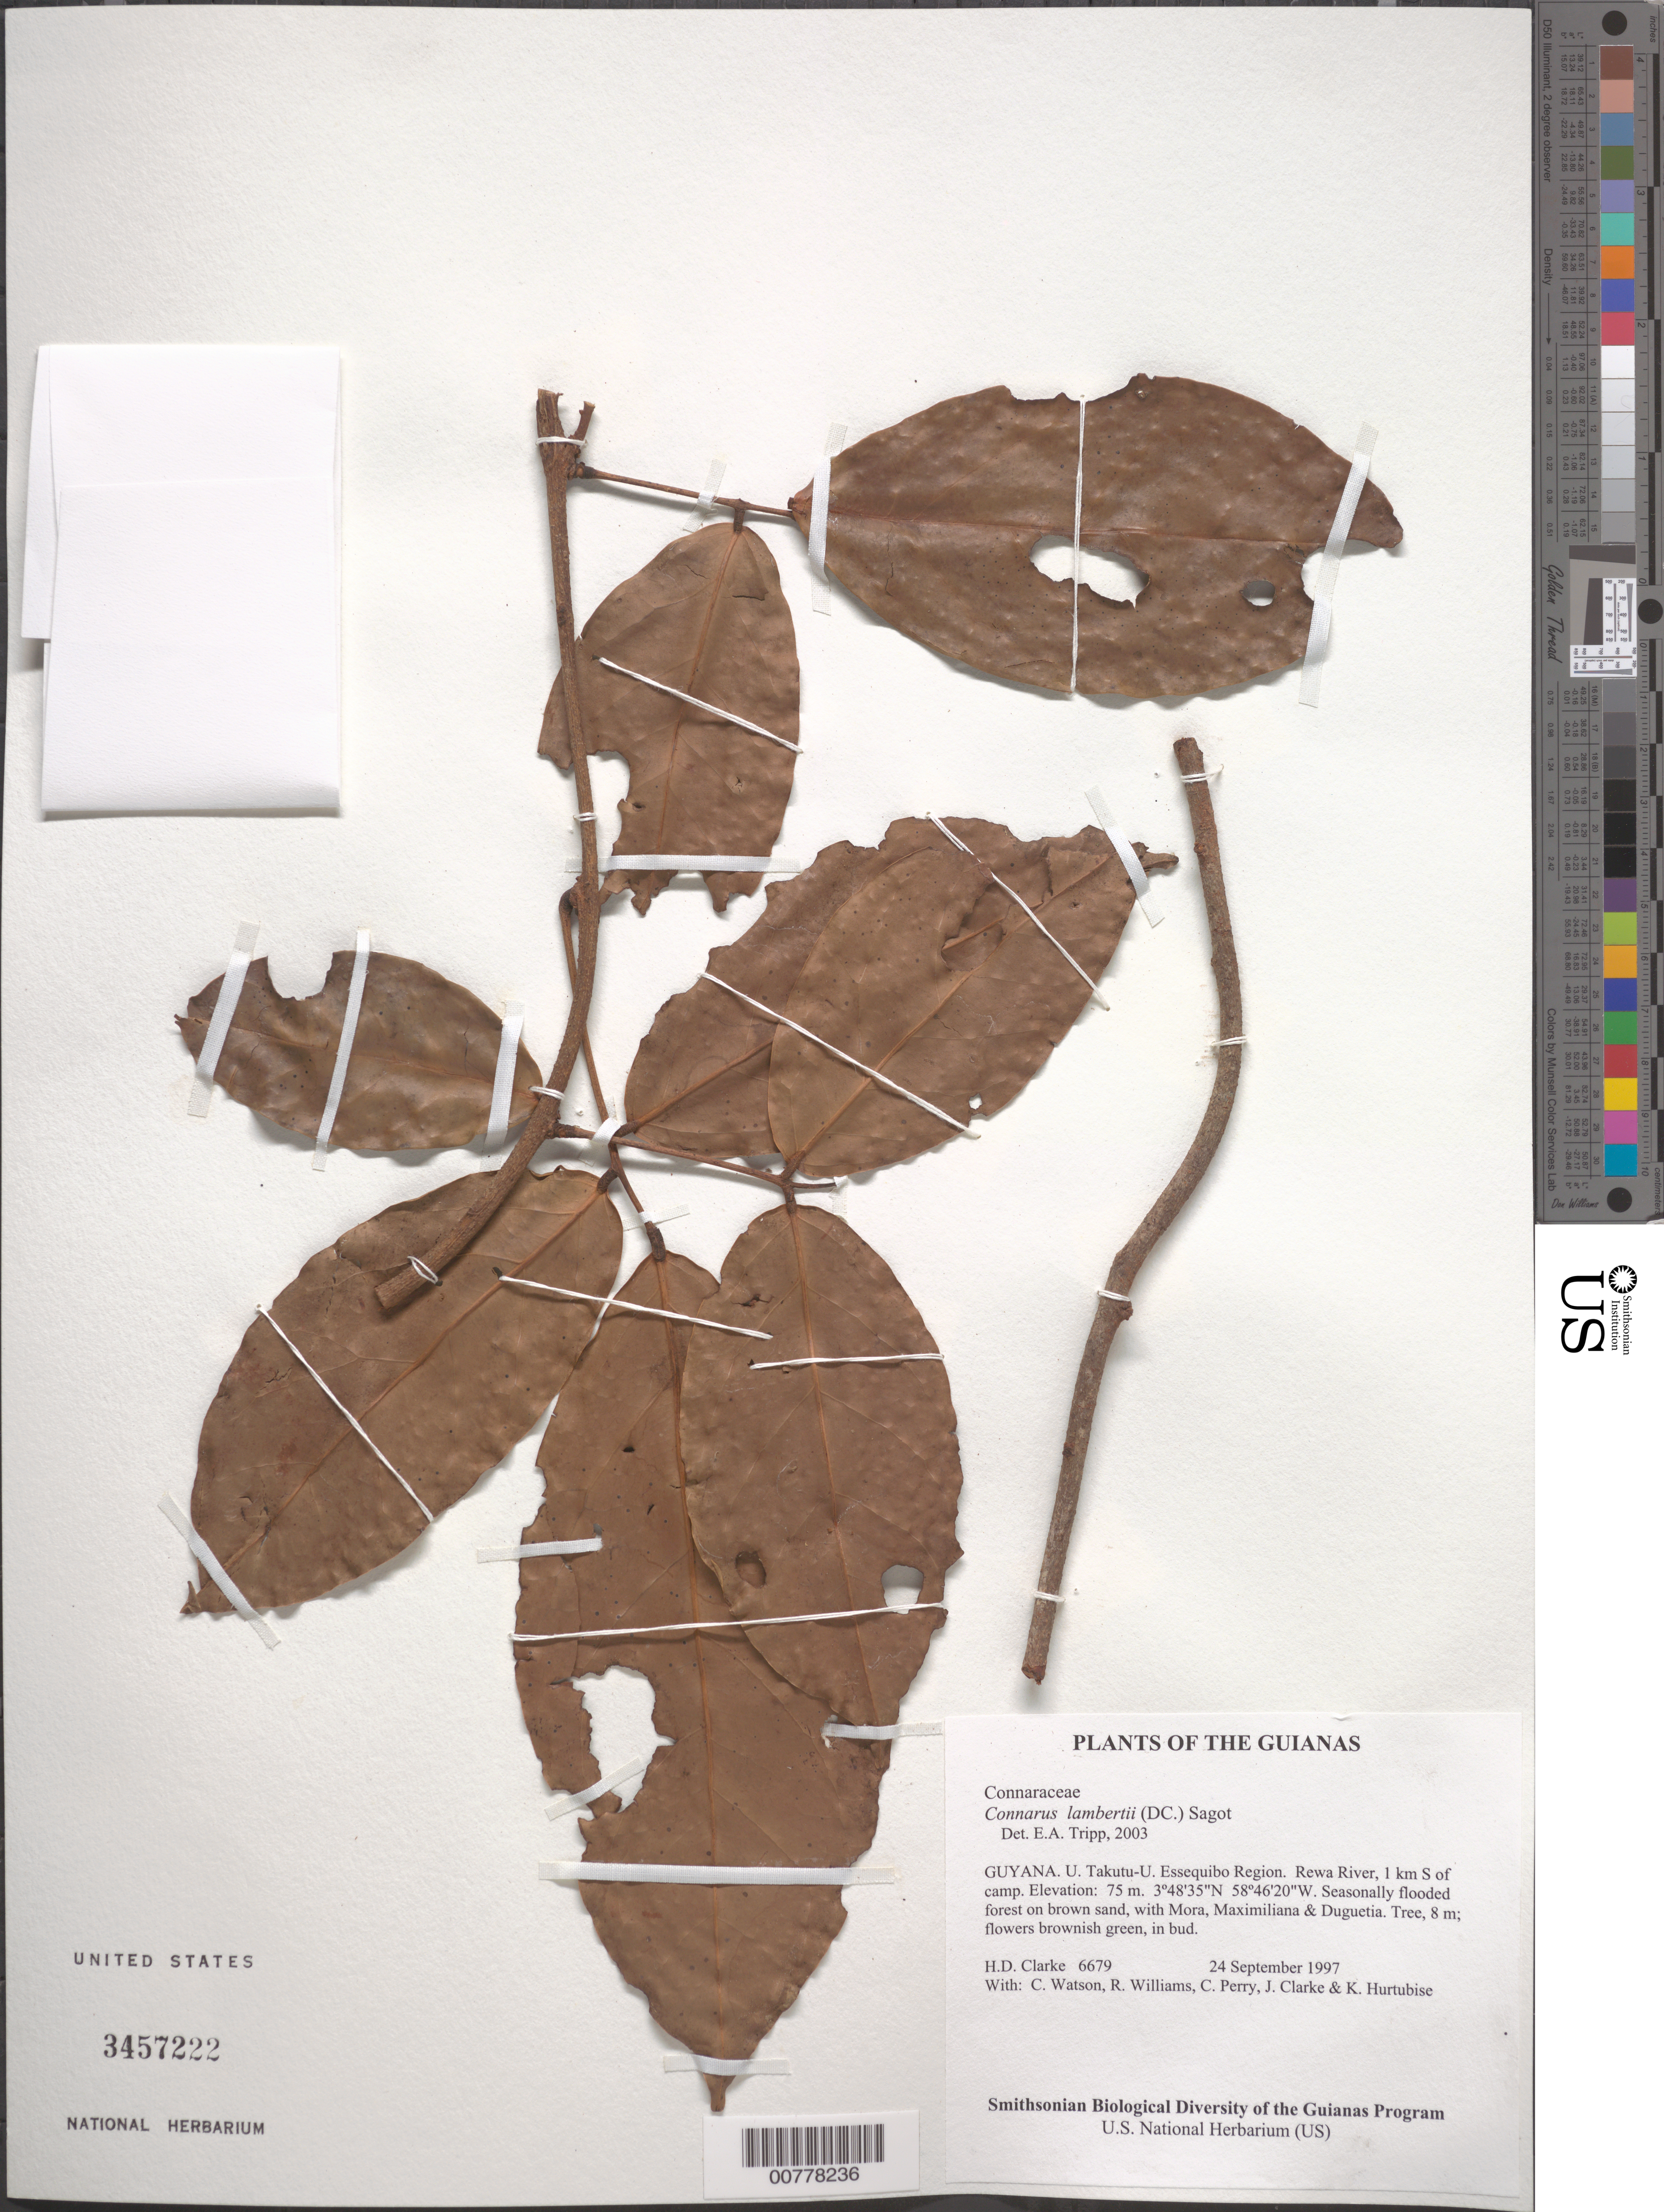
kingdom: Plantae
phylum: Tracheophyta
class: Magnoliopsida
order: Oxalidales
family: Connaraceae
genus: Connarus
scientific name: Connarus lambertii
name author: (DC.) Sagot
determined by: Tripp, Erin A.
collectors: H. D. Clarke, C. Watson, R. Williams, C. Perry, J. Clarke & K. Hurtubise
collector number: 6679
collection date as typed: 24 September 1997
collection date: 1997-09-24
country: Guyana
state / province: U. Takutu-U. Essequibo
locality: Rewa River, 1 km S of camp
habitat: Seasonally flooded forest on brown sand, with Mora, Maximiliana & Duguetia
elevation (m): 75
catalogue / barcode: US 3457222